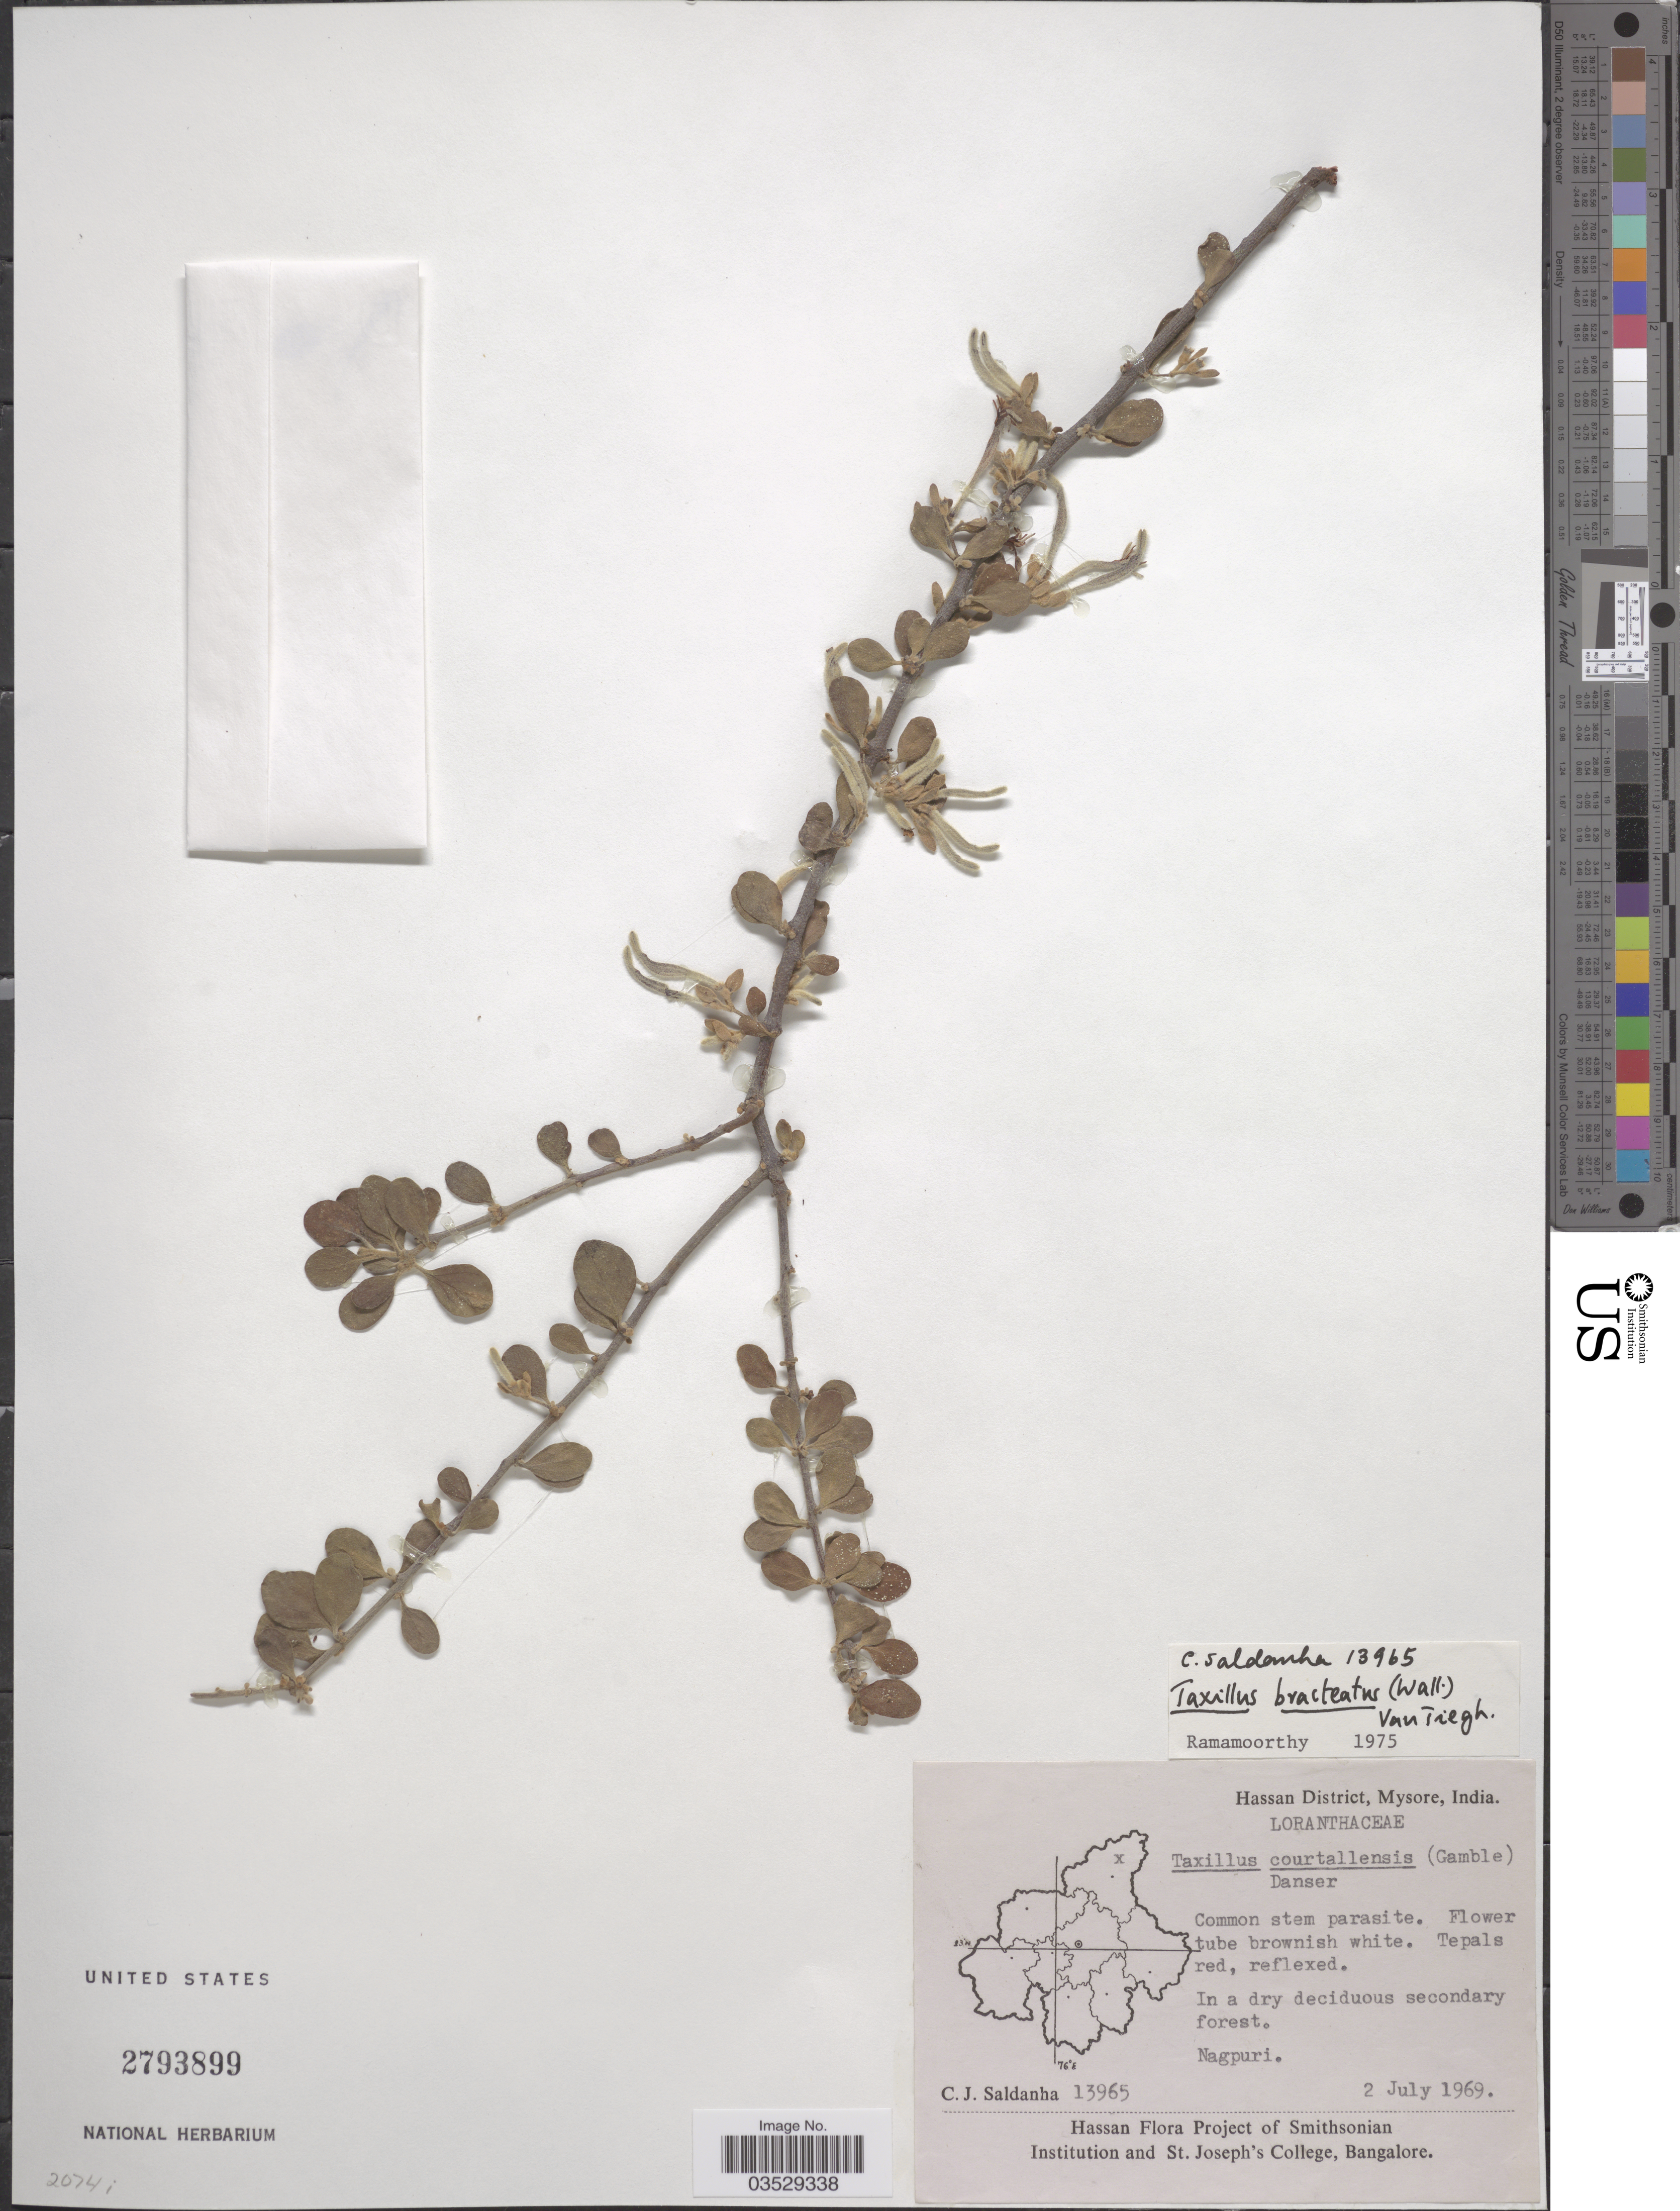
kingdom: Plantae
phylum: Tracheophyta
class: Magnoliopsida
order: Santalales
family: Loranthaceae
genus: Taxillus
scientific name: Taxillus bracteatus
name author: Tiegh.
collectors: C. J. Saldanha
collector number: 13965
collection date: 1969-07-02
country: India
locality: Hassan District, Mysore. Nagpuri.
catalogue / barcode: US 2793899